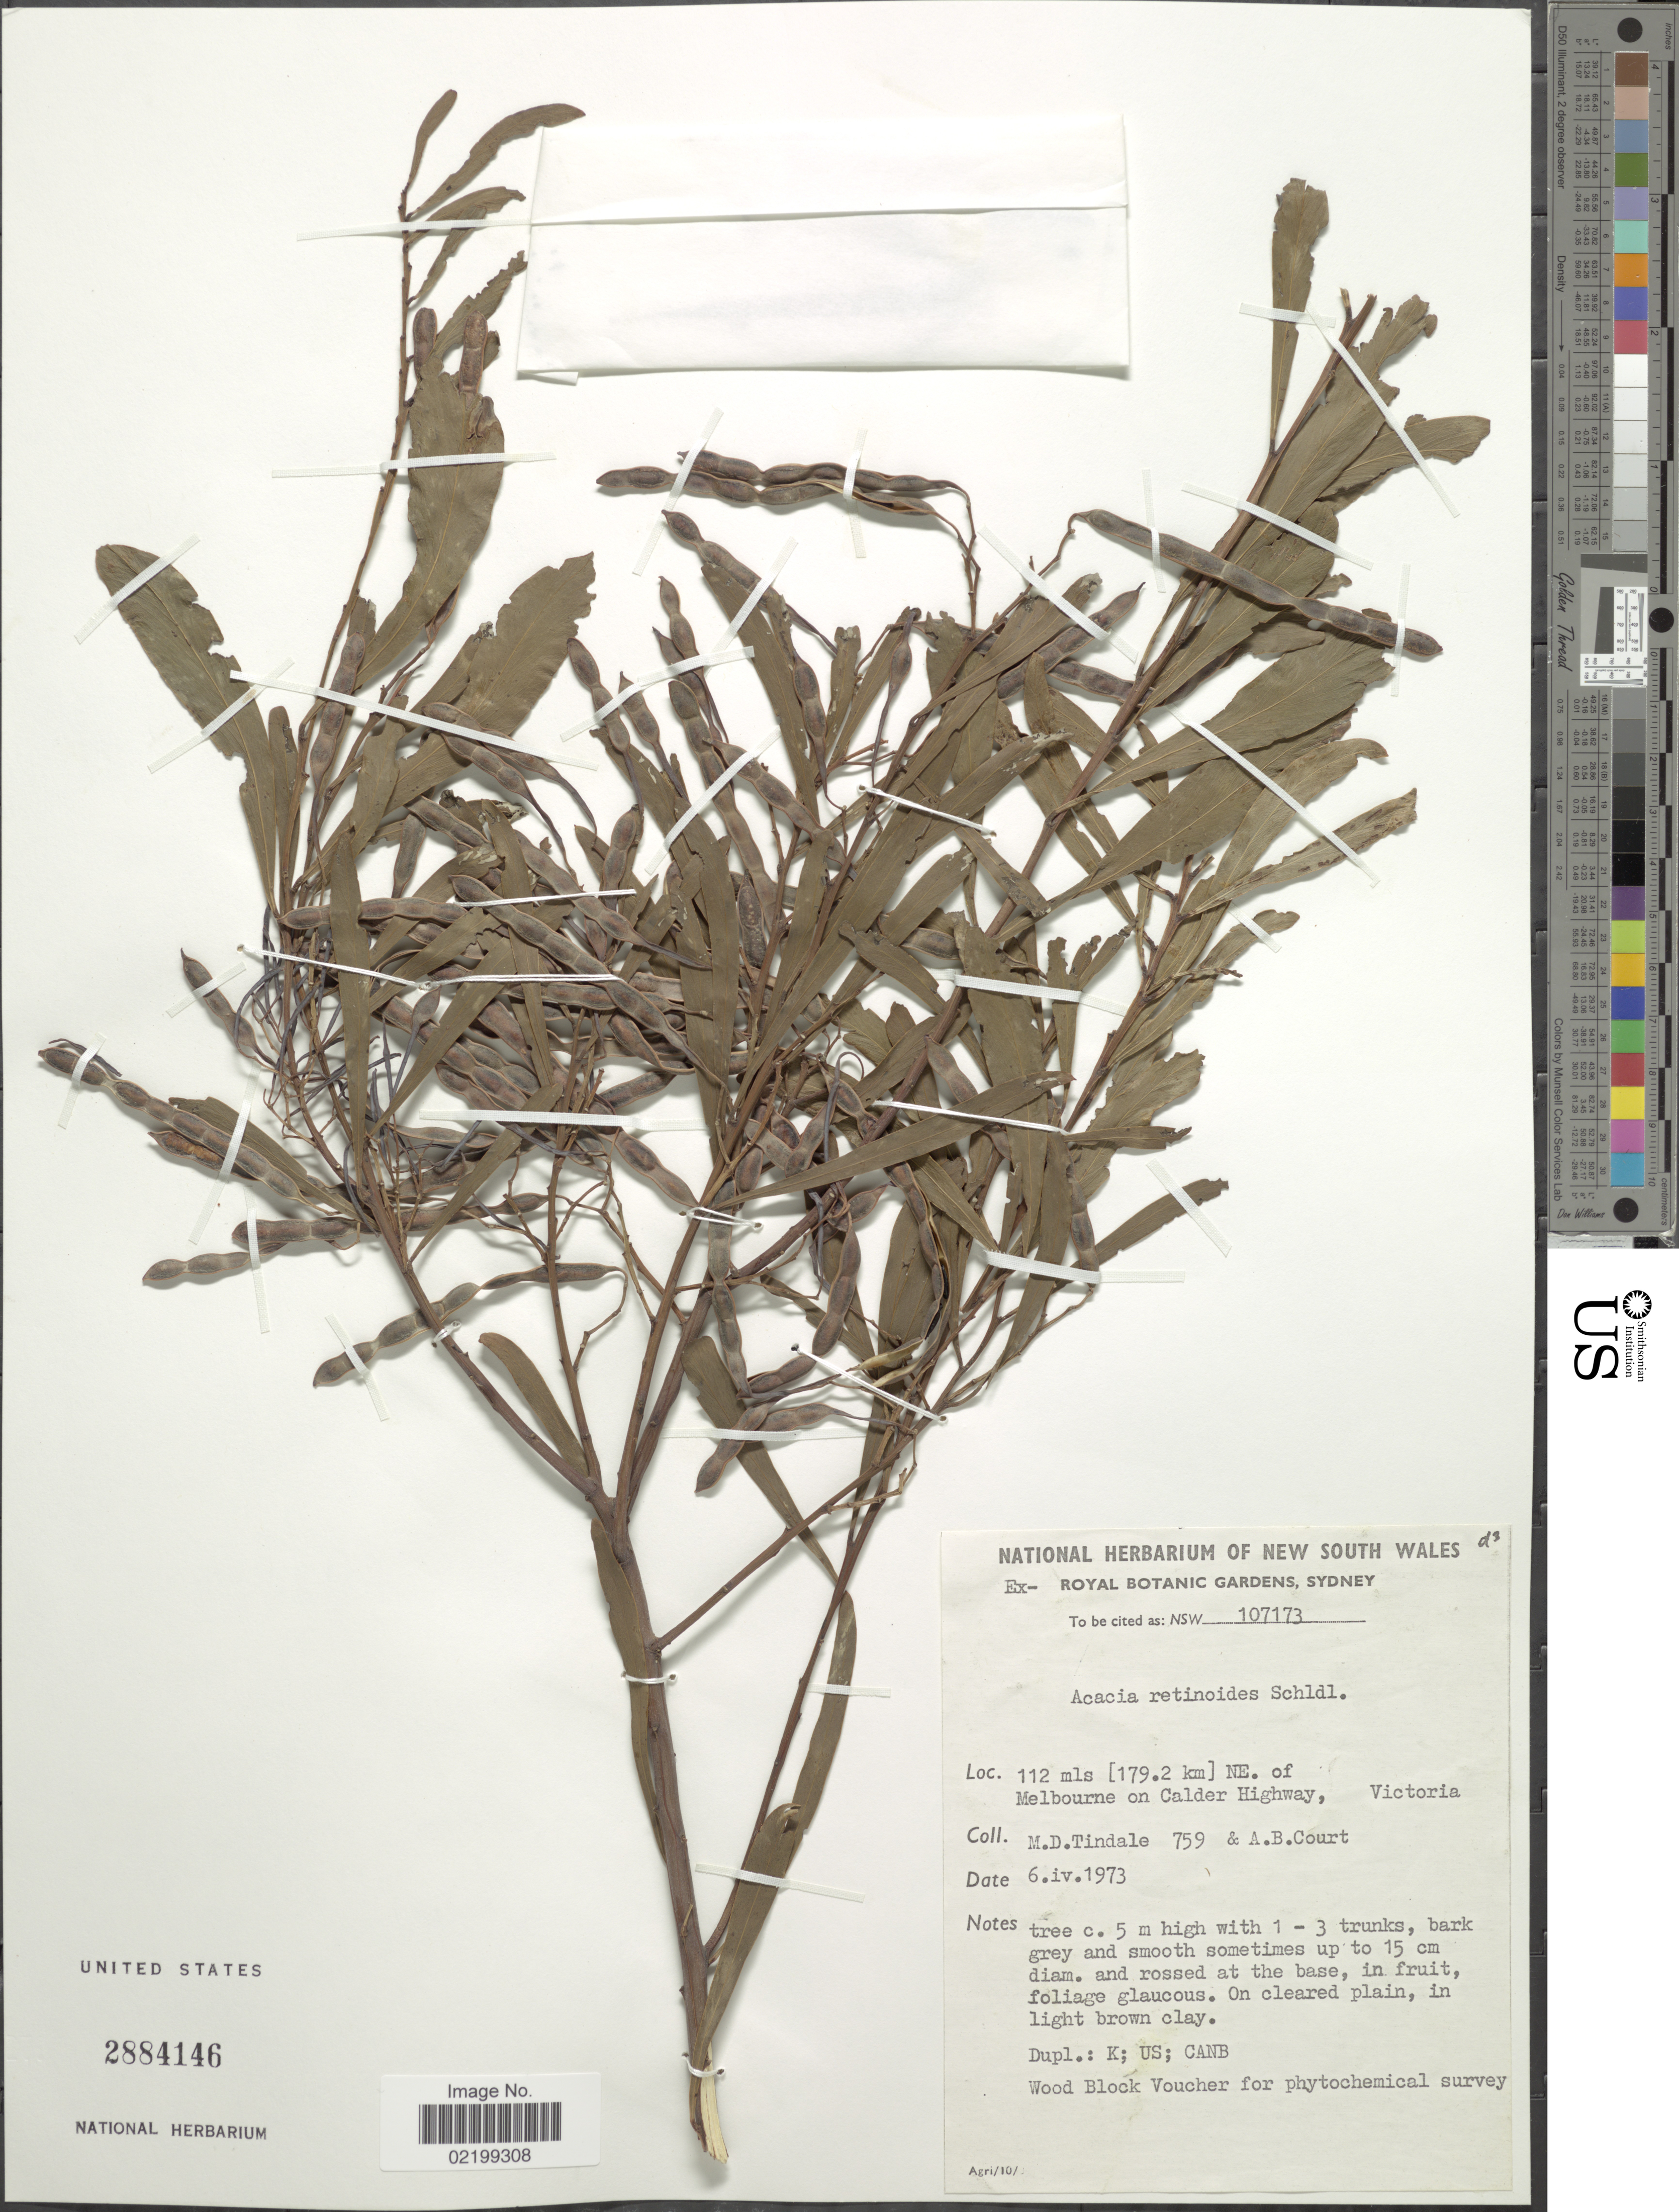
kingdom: Plantae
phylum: Tracheophyta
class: Magnoliopsida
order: Fabales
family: Fabaceae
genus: Acacia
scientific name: Acacia retinodes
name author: Schltdl.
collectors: M. D. Tindale & A. B. Court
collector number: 759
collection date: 1973-04-06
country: Australia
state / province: New South Wales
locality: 112 mls (179.2 km) NE. of Melbourne on Calder Highway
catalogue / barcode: US 2884146